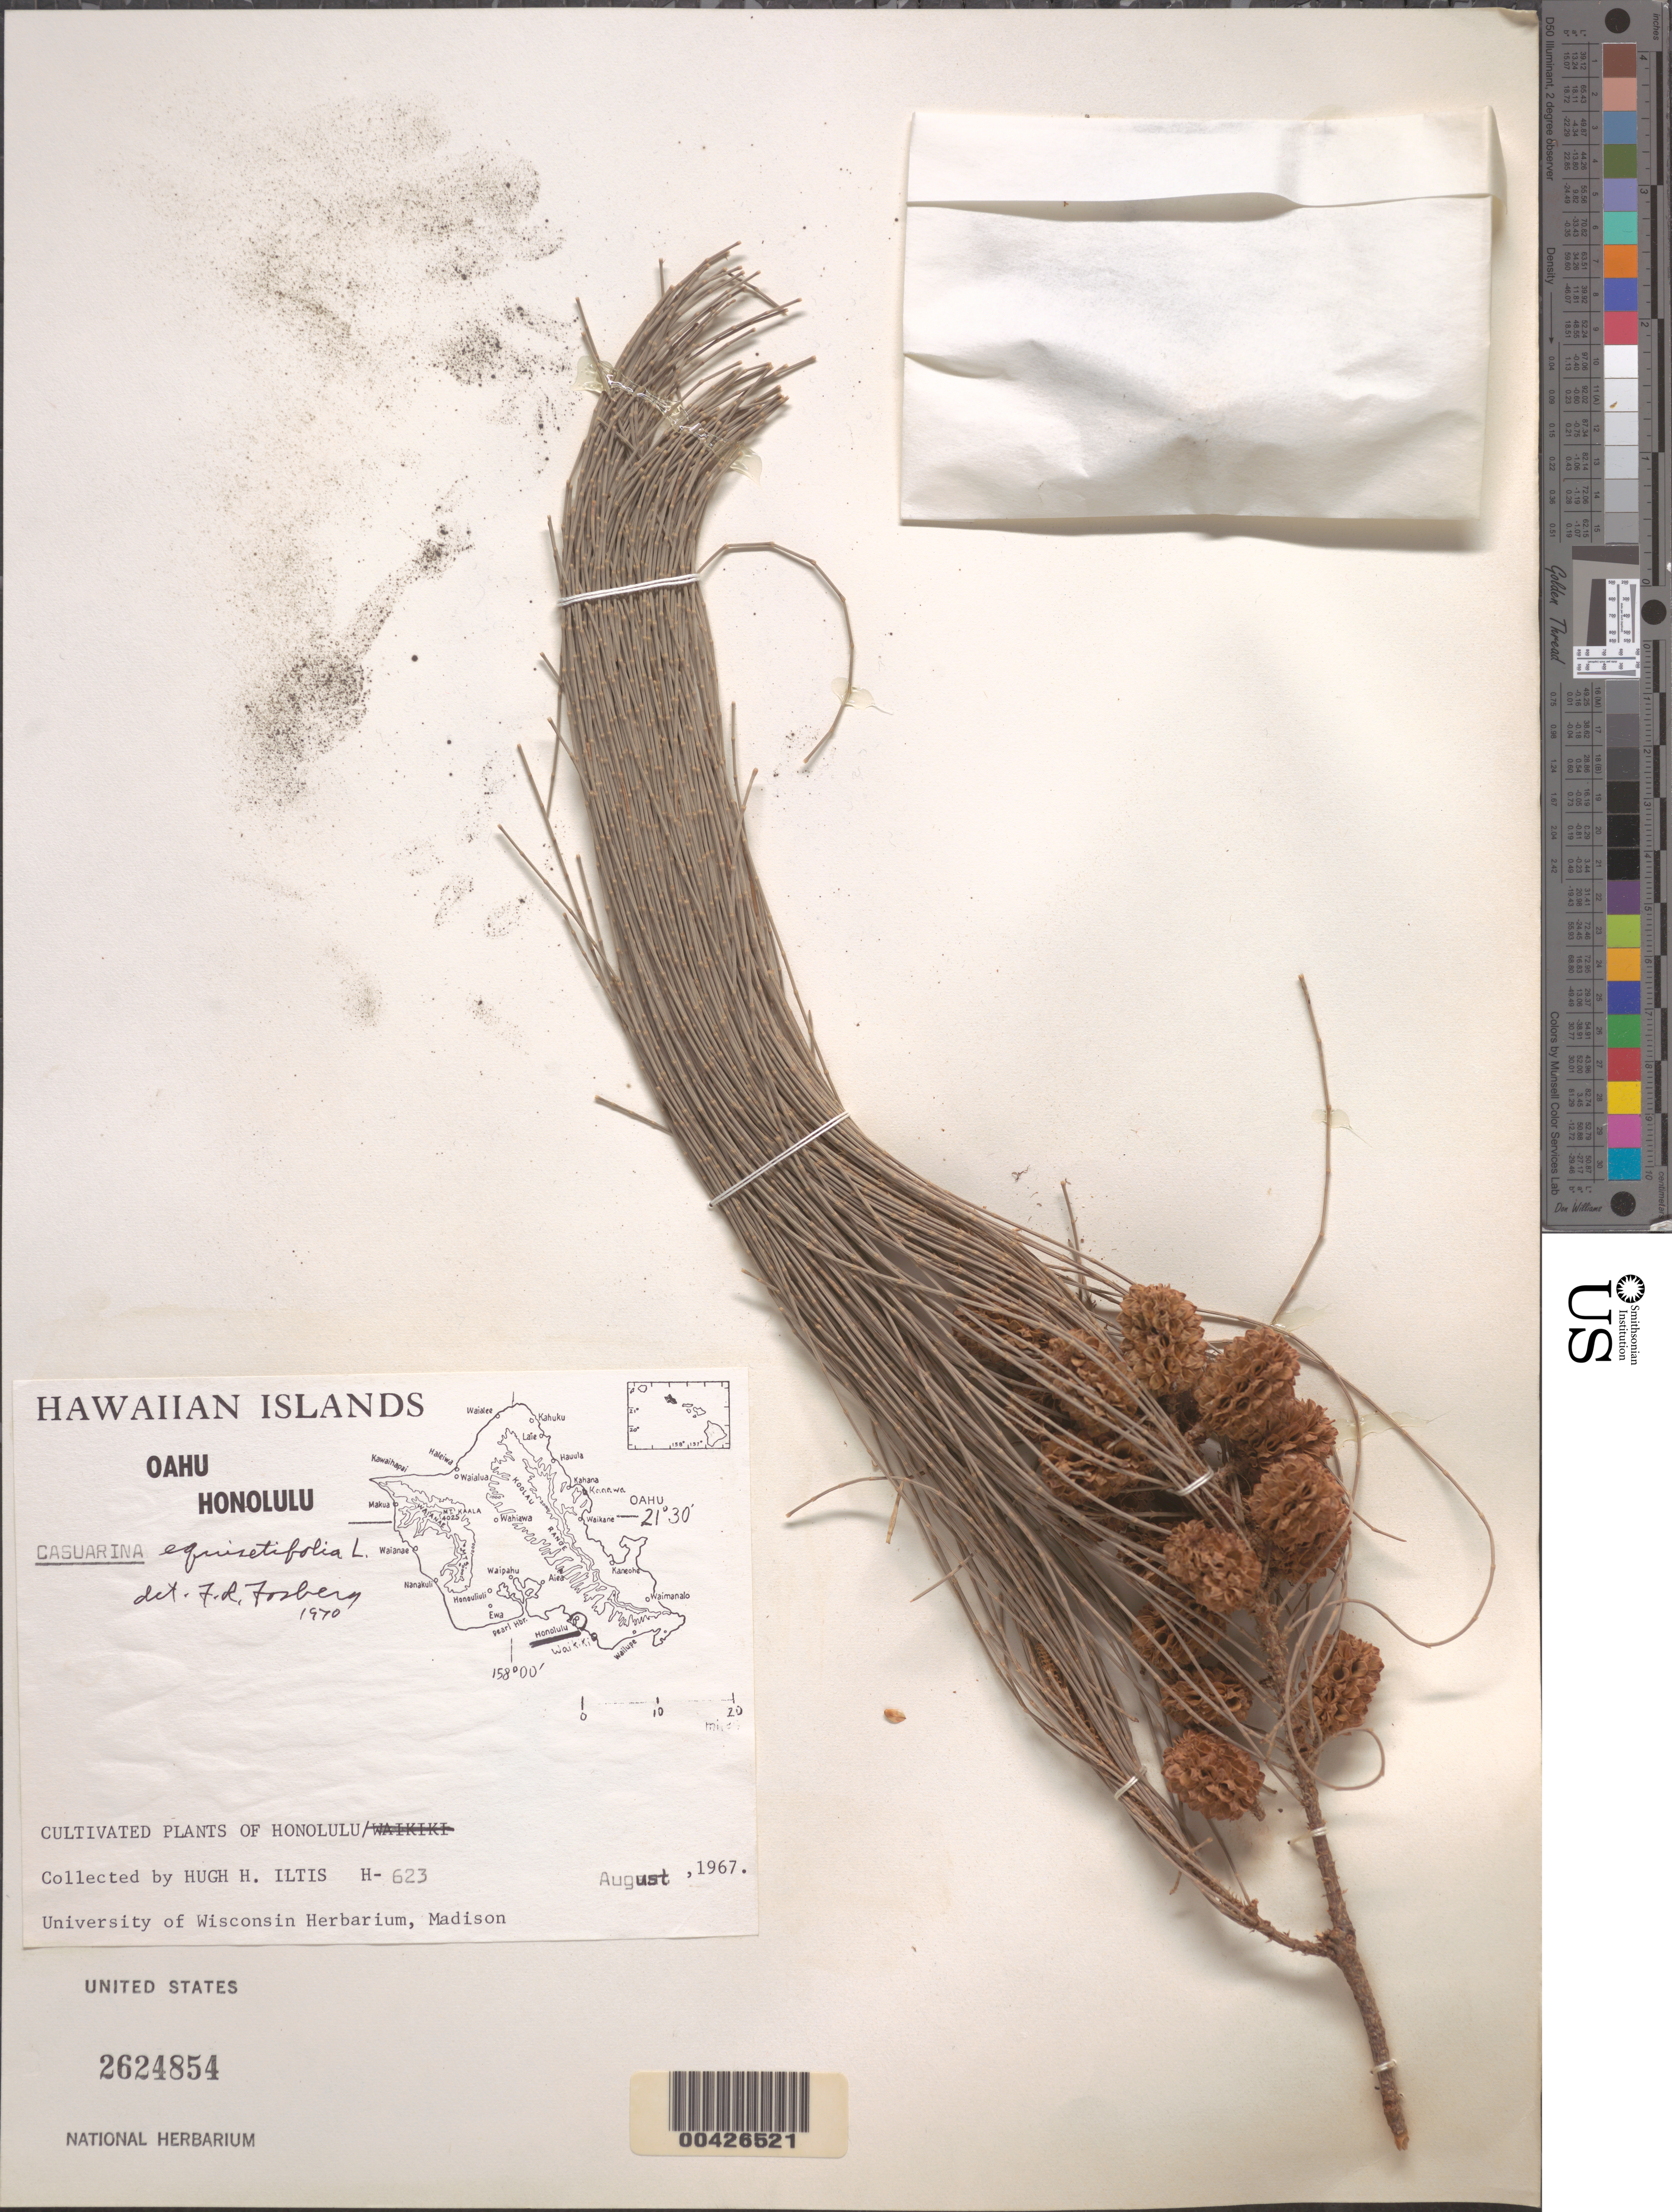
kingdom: Plantae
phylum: Tracheophyta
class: Magnoliopsida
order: Fagales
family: Casuarinaceae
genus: Casuarina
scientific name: Casuarina equisetifolia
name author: L.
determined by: Wagner, W. L., (BOT), Smithsonian Institution - National Museum of Natural History (UNITED STATES)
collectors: H. H. Iltis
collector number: H-623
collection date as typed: Aug 1967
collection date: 1967-08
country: United States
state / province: Hawaii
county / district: Honolulu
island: Oahu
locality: Honolulu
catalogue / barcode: US 2624854